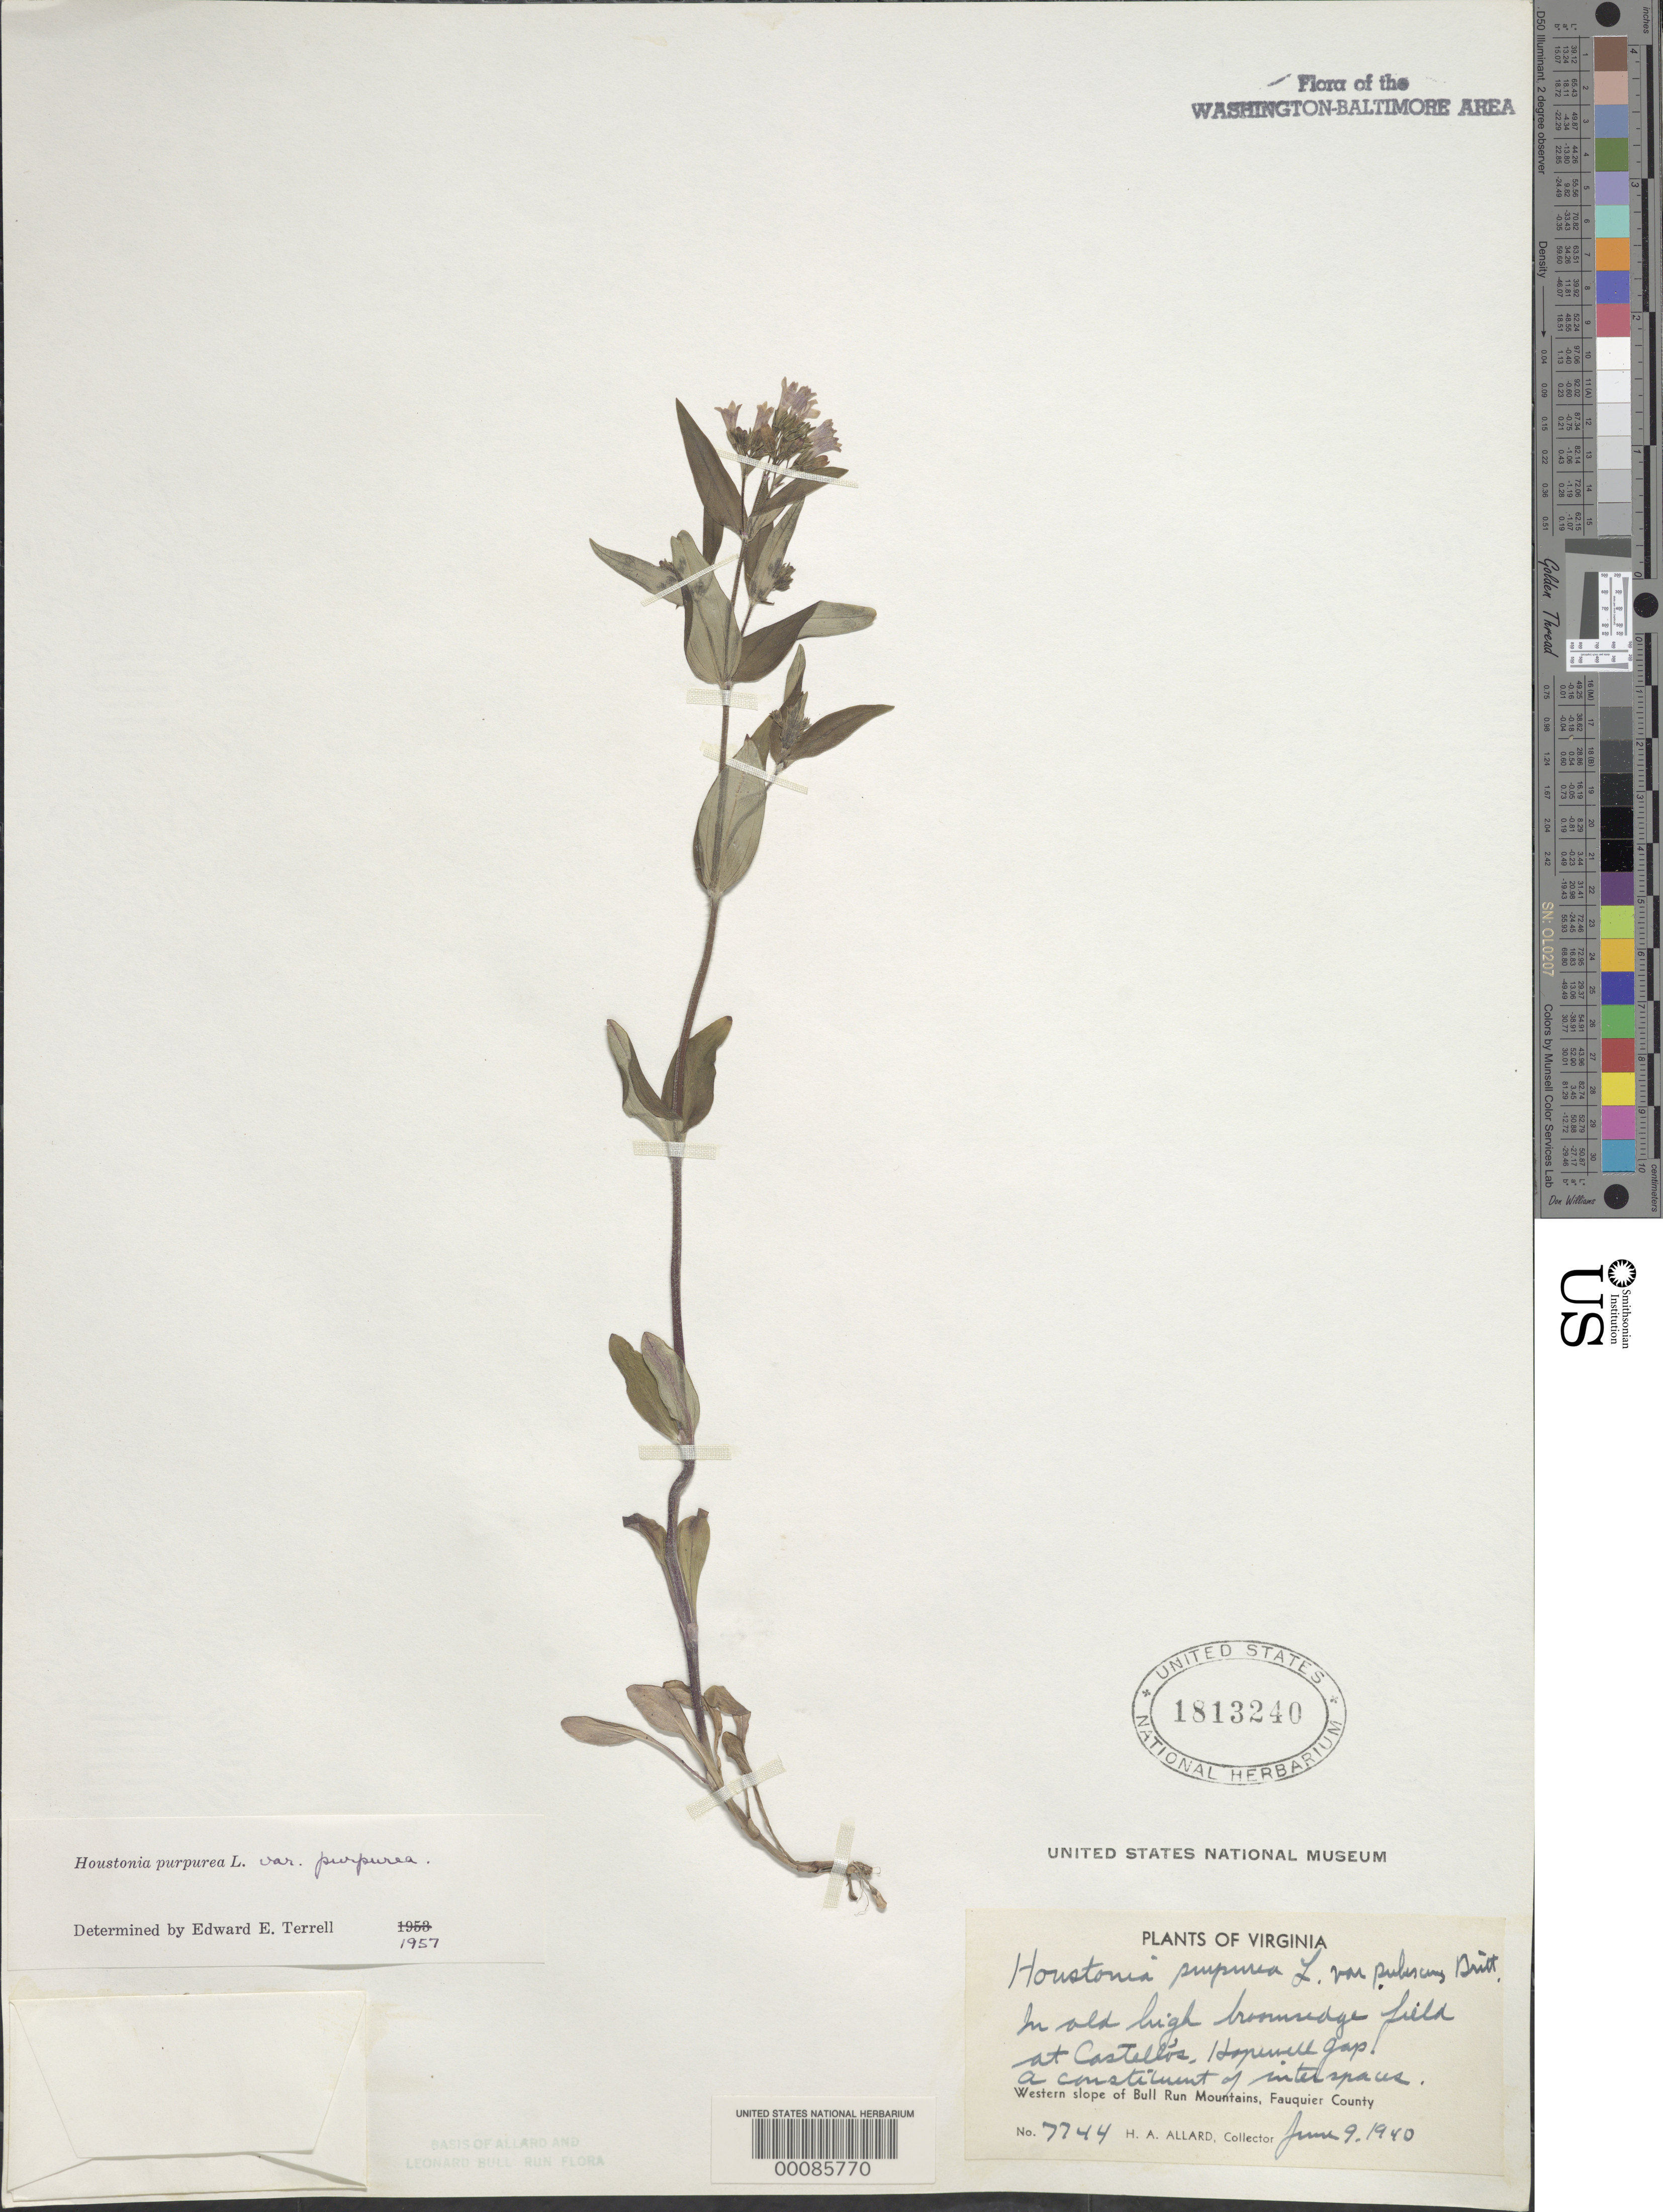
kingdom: Plantae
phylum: Tracheophyta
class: Magnoliopsida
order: Gentianales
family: Rubiaceae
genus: Houstonia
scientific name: Houstonia purpurea var. pubescens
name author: Britton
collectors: H. A. Allard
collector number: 7744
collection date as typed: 09 Jun 1940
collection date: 1940-06-09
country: United States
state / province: Virginia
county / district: Fauquier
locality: Hopewell Gap, west slope of Bull Run Mts.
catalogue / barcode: US 1813240